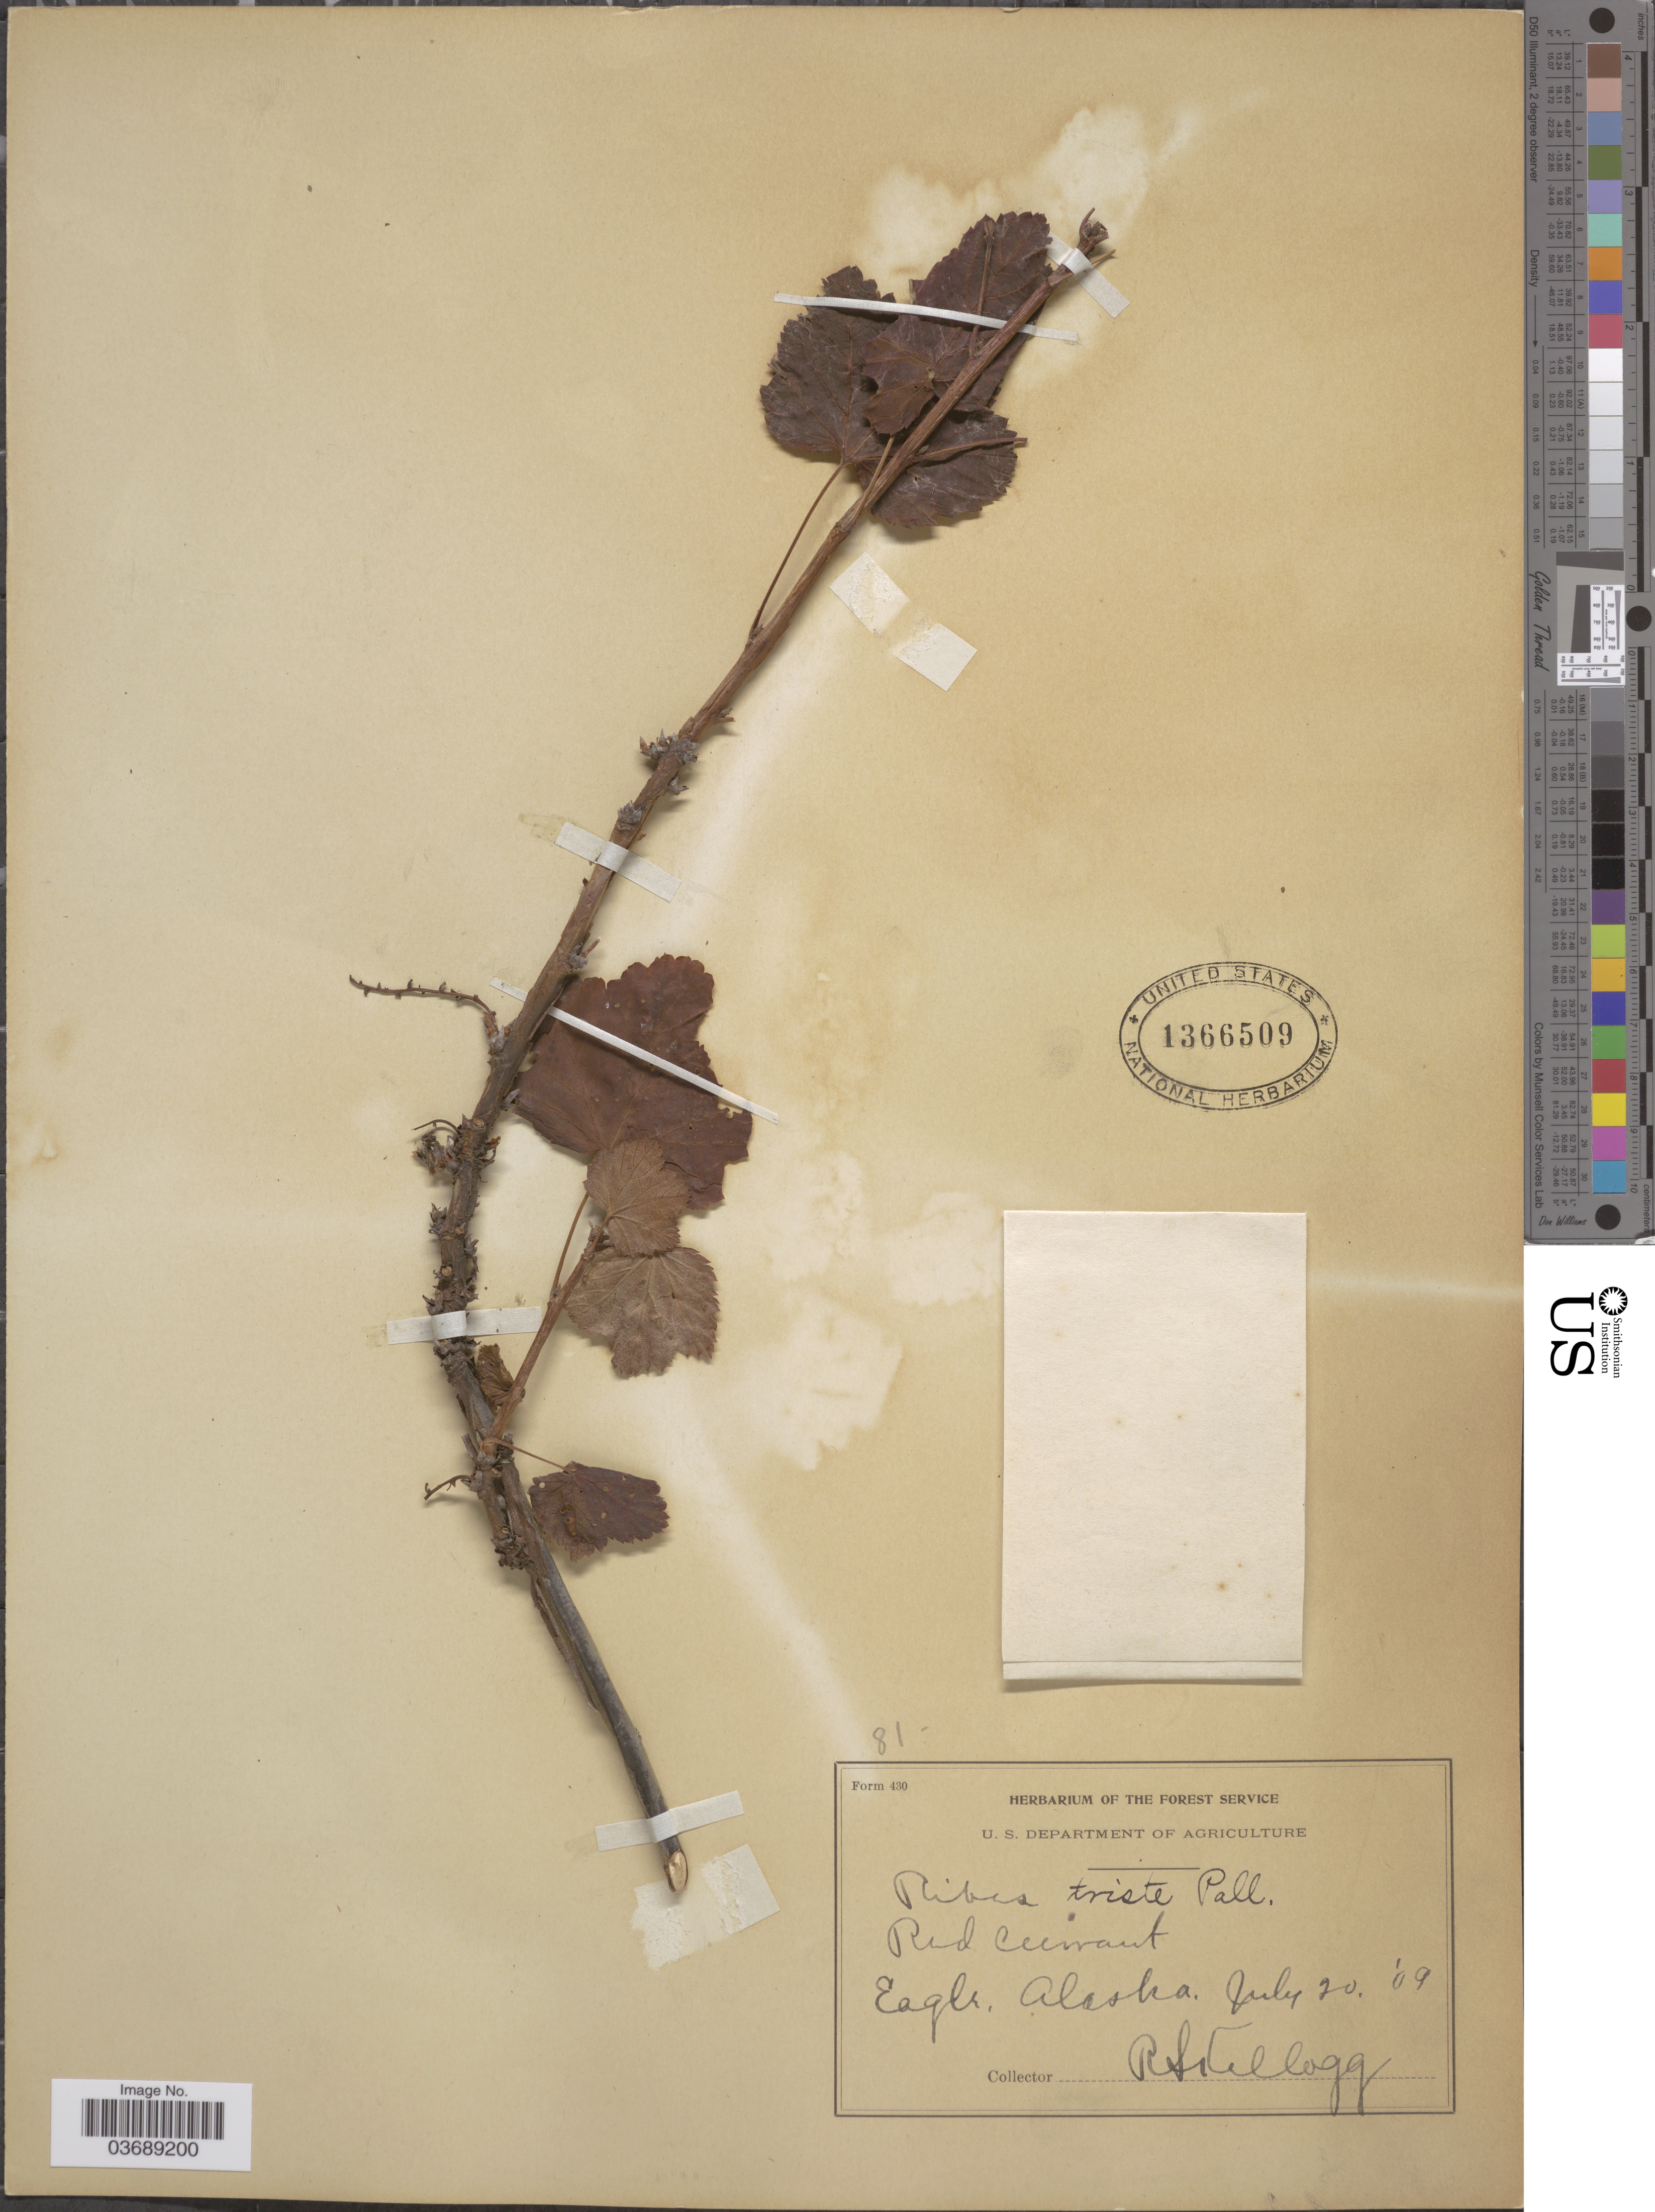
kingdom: Plantae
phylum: Tracheophyta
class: Magnoliopsida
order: Saxifragales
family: Grossulariaceae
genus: Ribes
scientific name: Ribes triste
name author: Pall.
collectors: R. Kellogg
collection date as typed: Transcribed d/m/y: 20/7/9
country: United States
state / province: Alaska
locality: Eagle.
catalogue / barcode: US 1366509